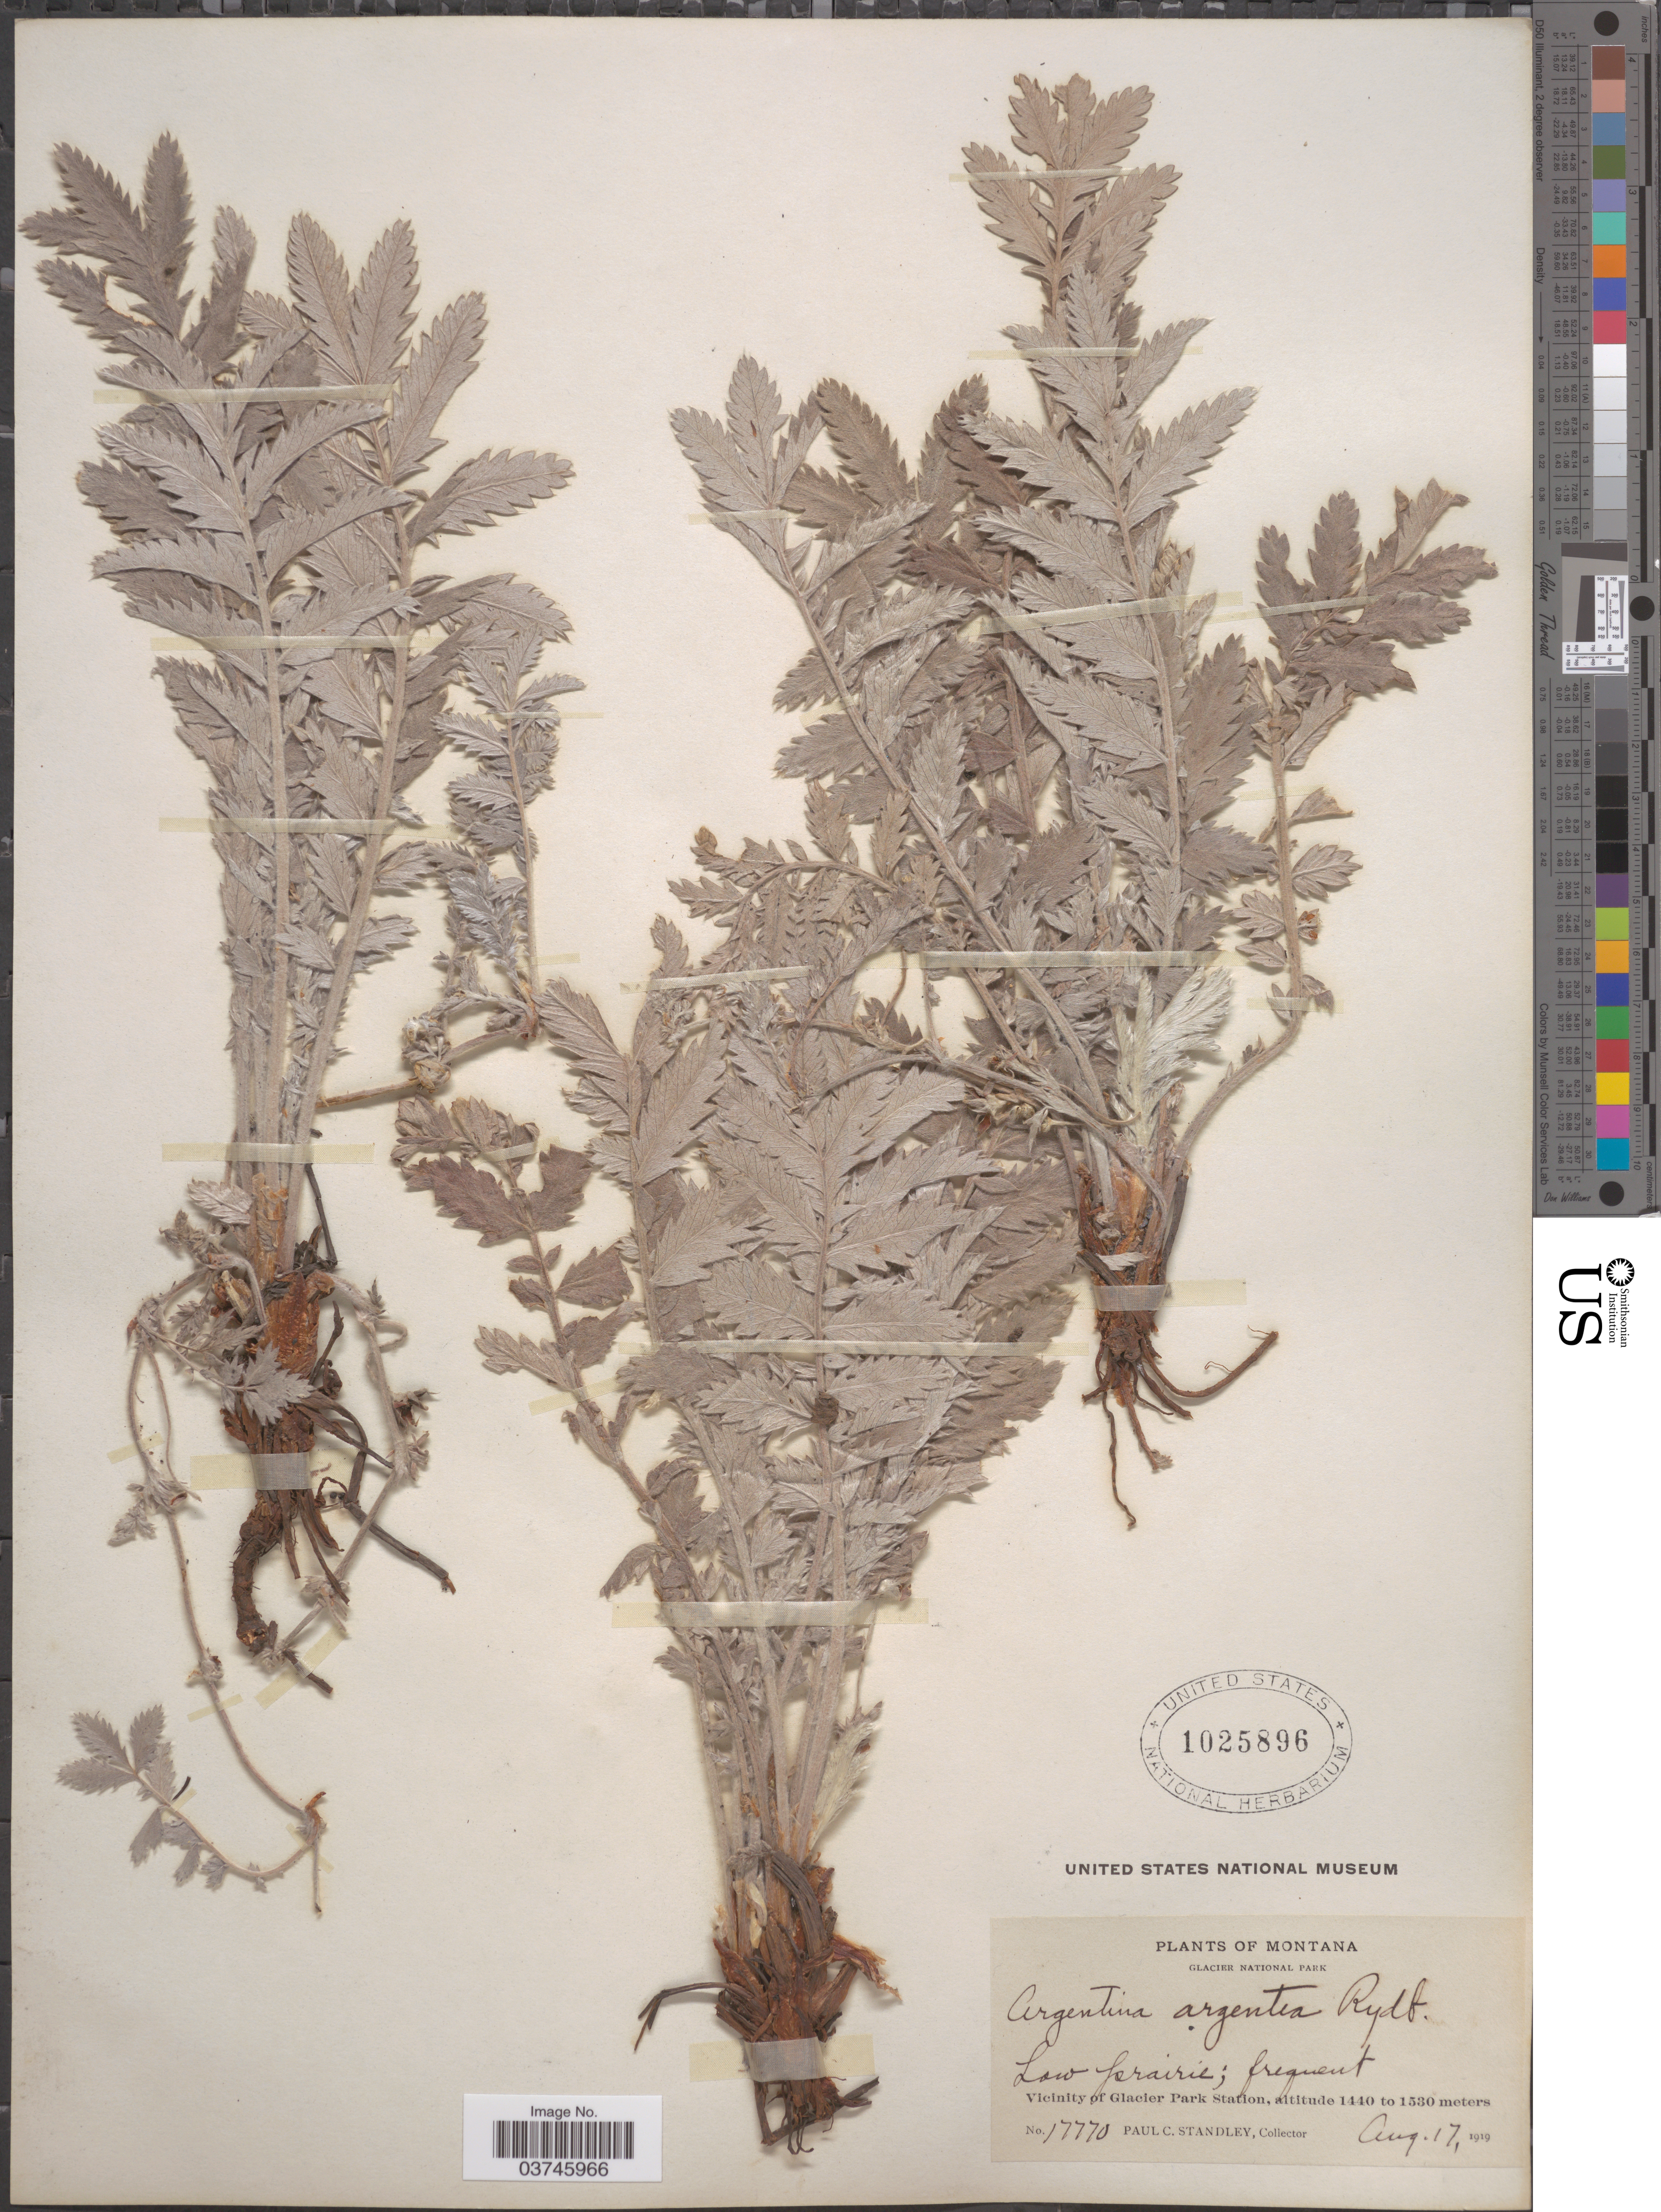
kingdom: Plantae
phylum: Tracheophyta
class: Magnoliopsida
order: Rosales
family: Rosaceae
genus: Argentina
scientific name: Argentina anserina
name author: (L.) Rydb.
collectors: P. C. Standley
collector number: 17770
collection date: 1919-08-17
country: United States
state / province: Montana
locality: Glacier National Park. Vicinity of Glacier Park Station.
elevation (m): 1440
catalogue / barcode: US 1025896